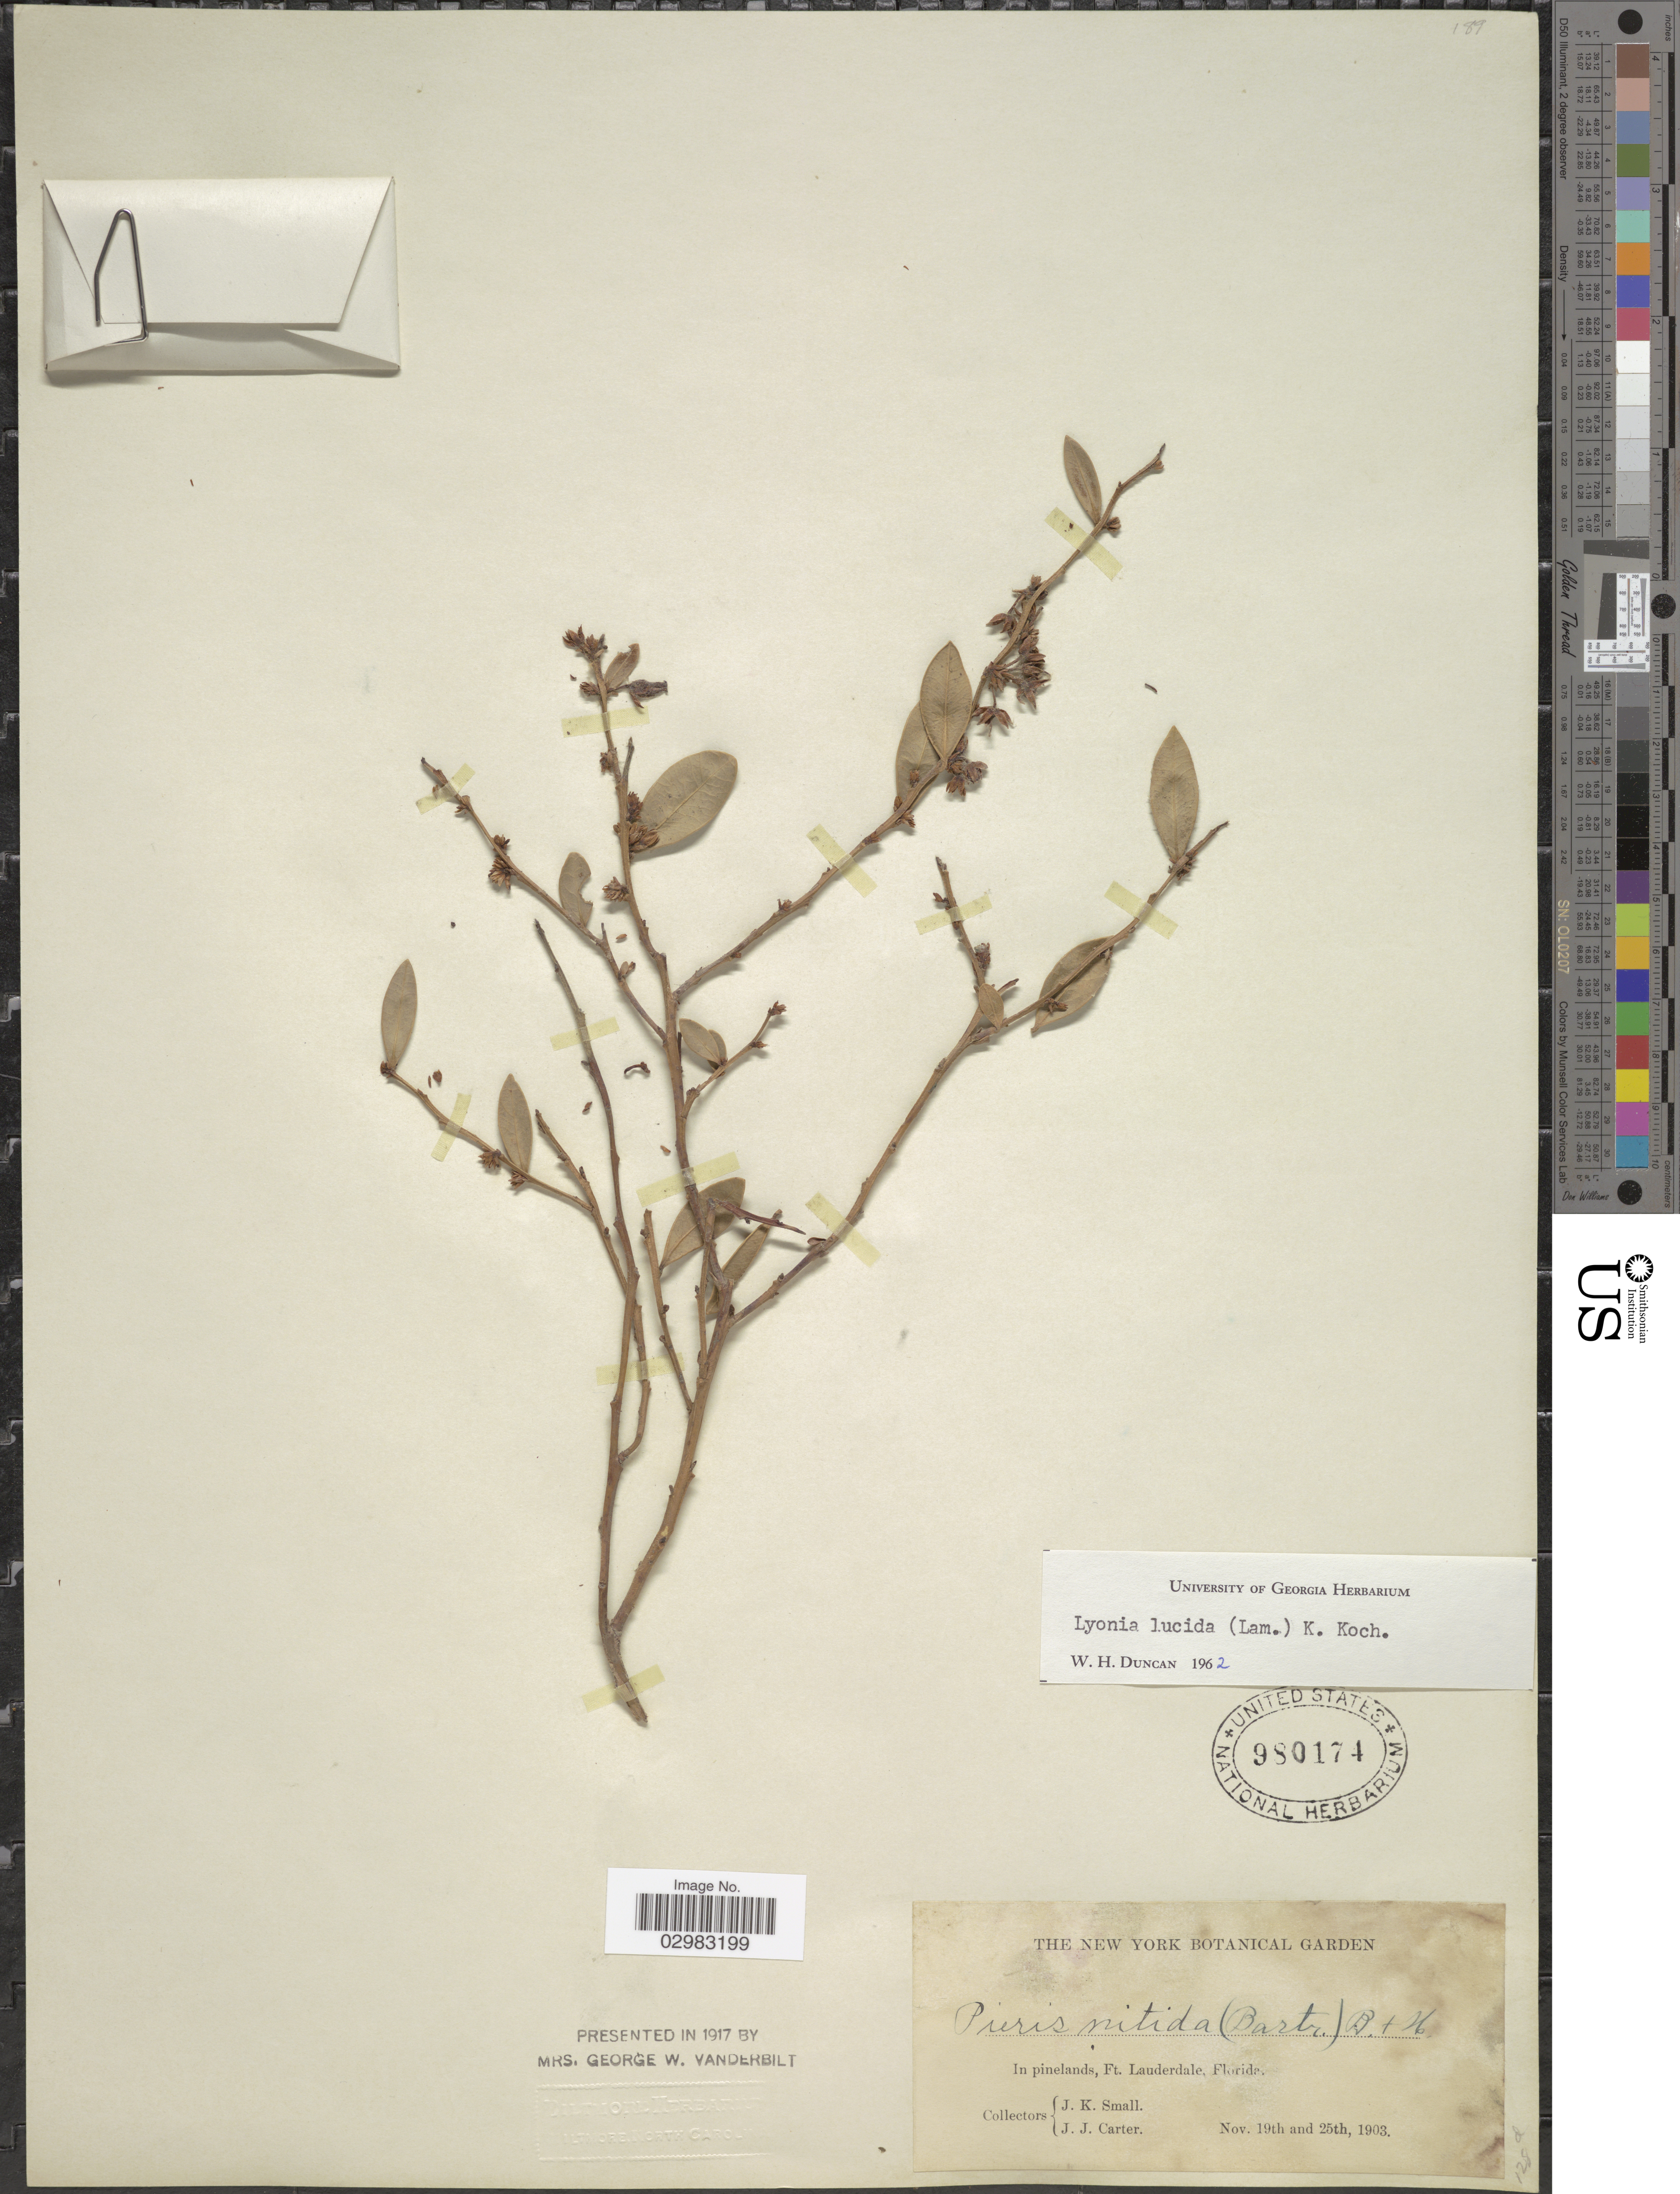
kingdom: Plantae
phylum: Tracheophyta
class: Magnoliopsida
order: Ericales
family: Ericaceae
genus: Lyonia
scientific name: Lyonia lucida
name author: K. Koch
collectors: J. K. Small & J. Carter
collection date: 1903-11-19/1903-11-25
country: United States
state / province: Florida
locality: In pinelands, Ft. Lauderdale.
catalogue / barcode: US 980174